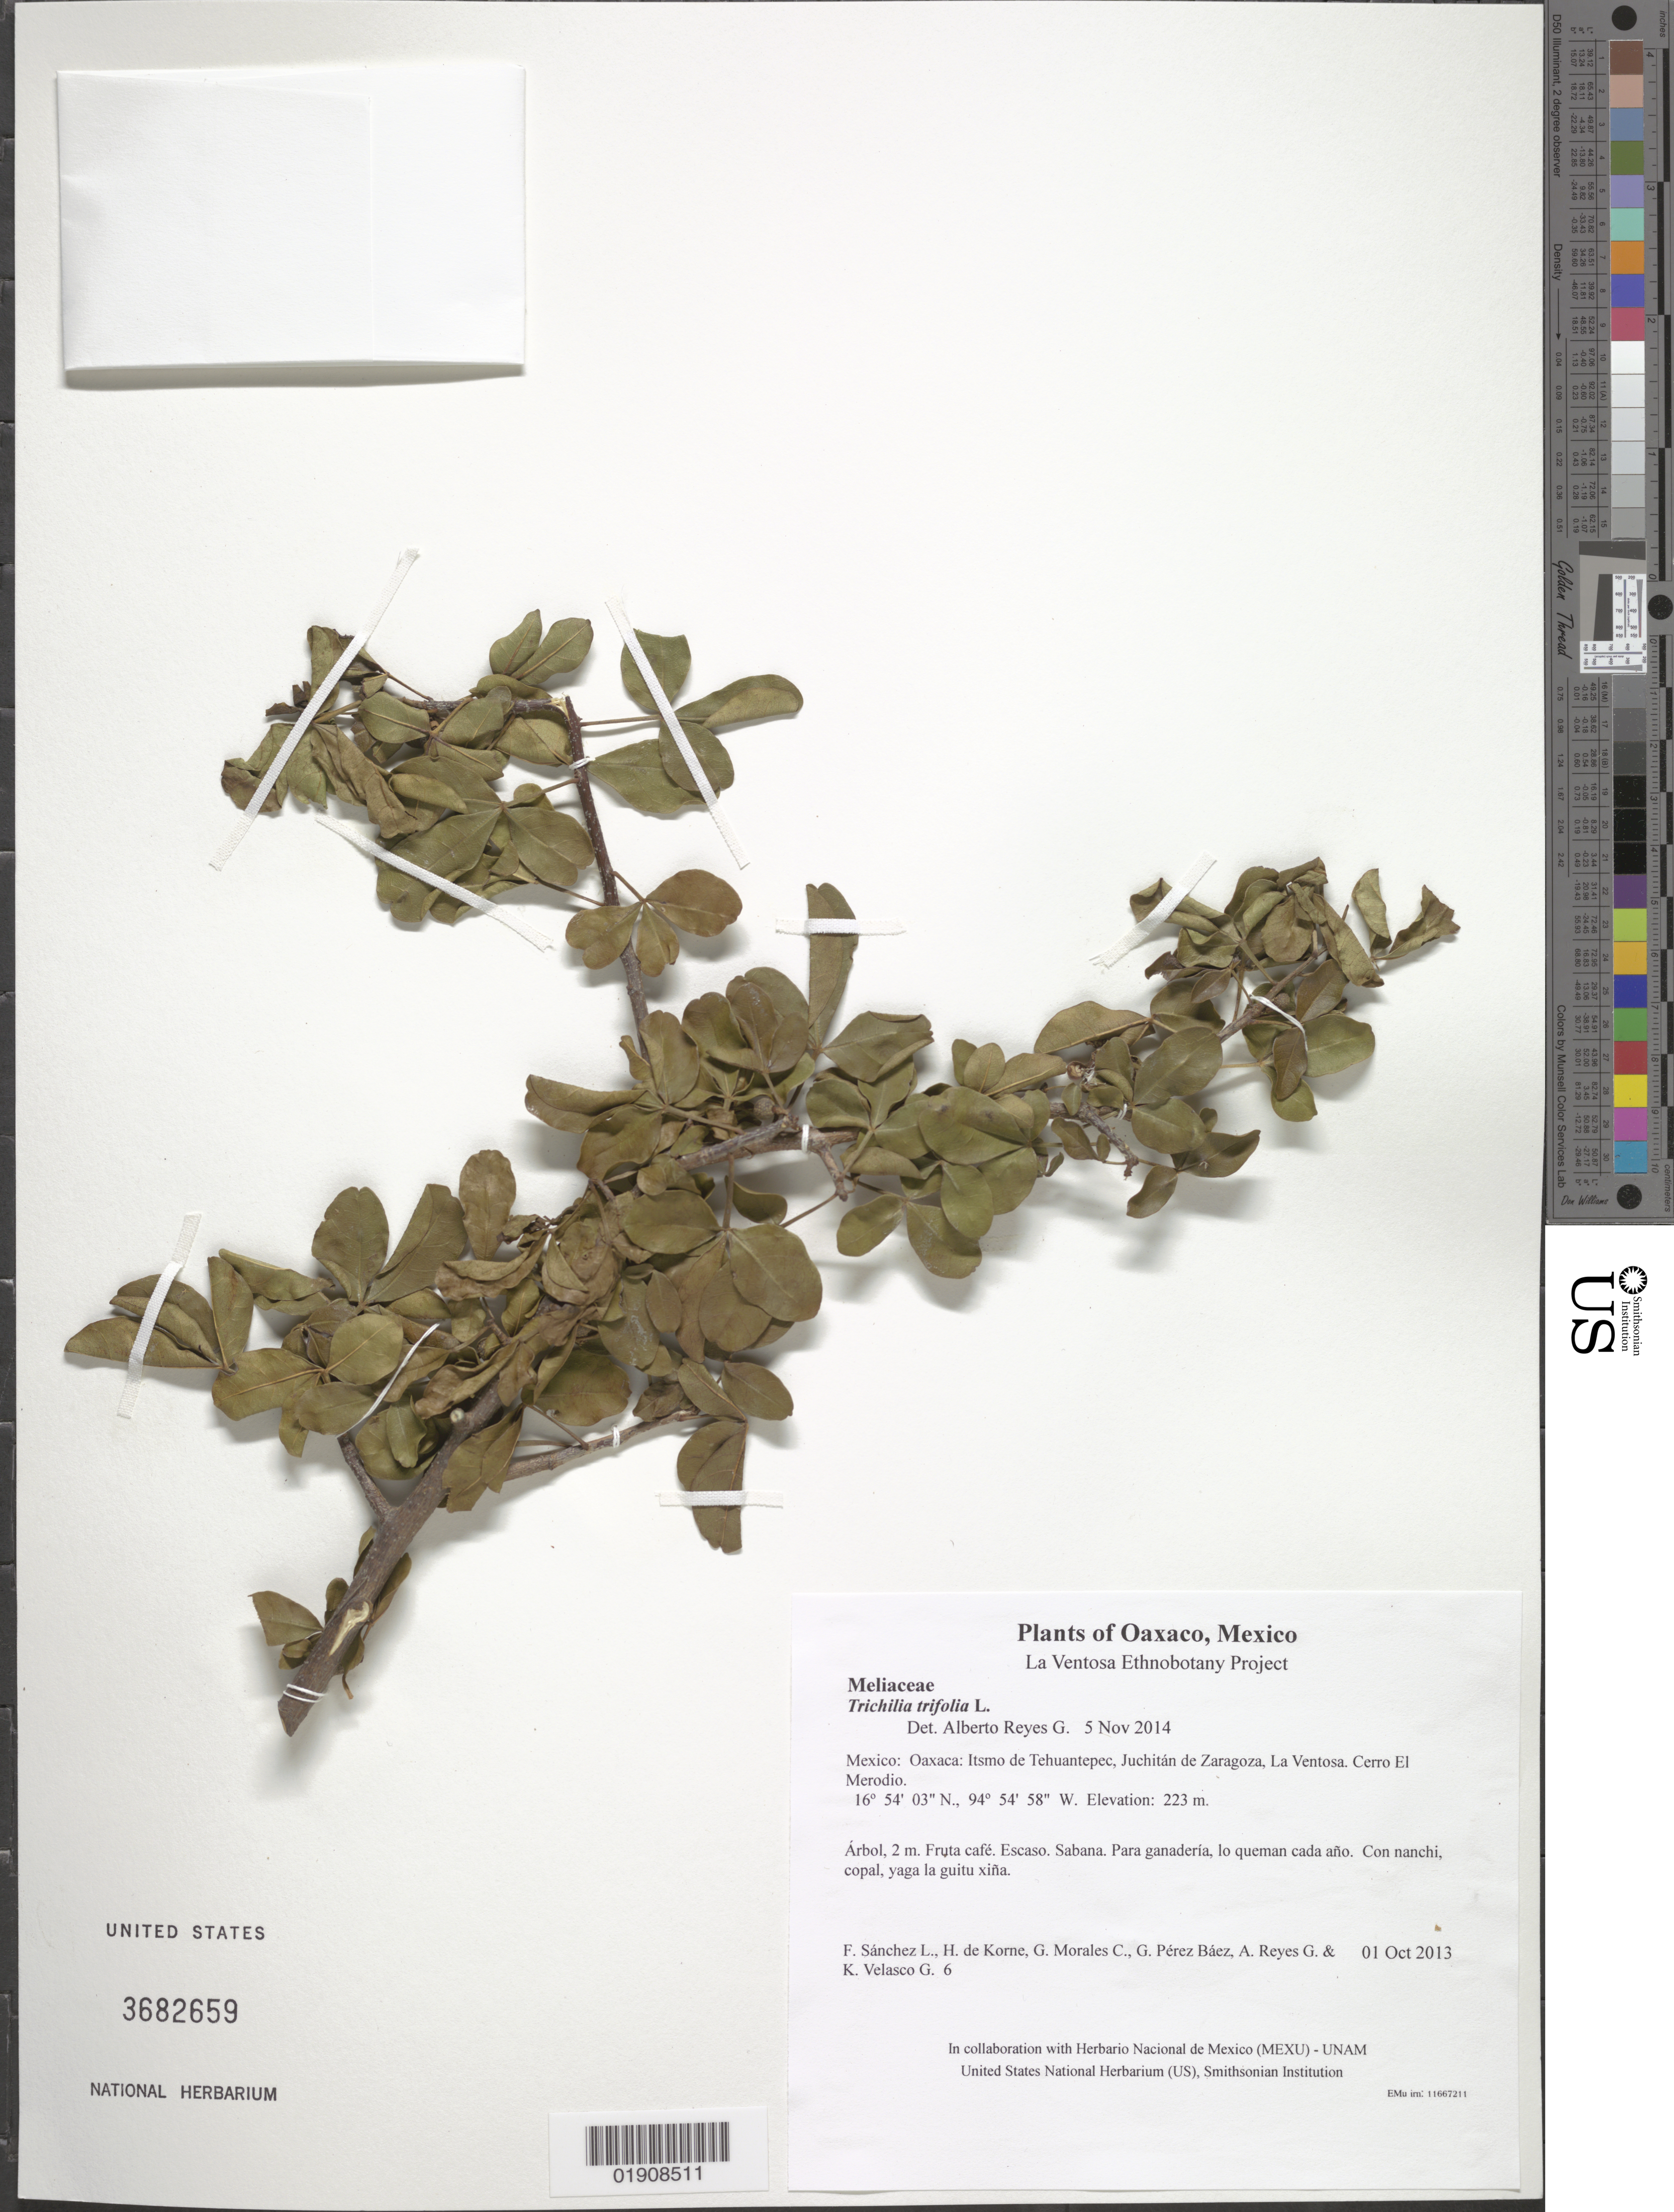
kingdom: Plantae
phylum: Tracheophyta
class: Magnoliopsida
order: Sapindales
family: Meliaceae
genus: Trichilia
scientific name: Trichilia trifolia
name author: L.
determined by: Reyes García, A.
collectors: F. Sánchez L., H. de Korne, G. Morales C., G. Pérez Báez, A. Reyes G. & K. Velasco G.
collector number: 6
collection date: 2013-10-01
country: Mexico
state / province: Oaxaca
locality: Itsmo de Tehuantepec, Juchitán de Zaragoza, La Ventosa. Cerro El Merodio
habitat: Sabana. Para ganadería, lo queman cada año.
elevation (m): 223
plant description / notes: JEBOT, MEXU, SERO; Yaga. 2 m. Cuaananaxhi namuu. Huaxie'.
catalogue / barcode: US 3682659